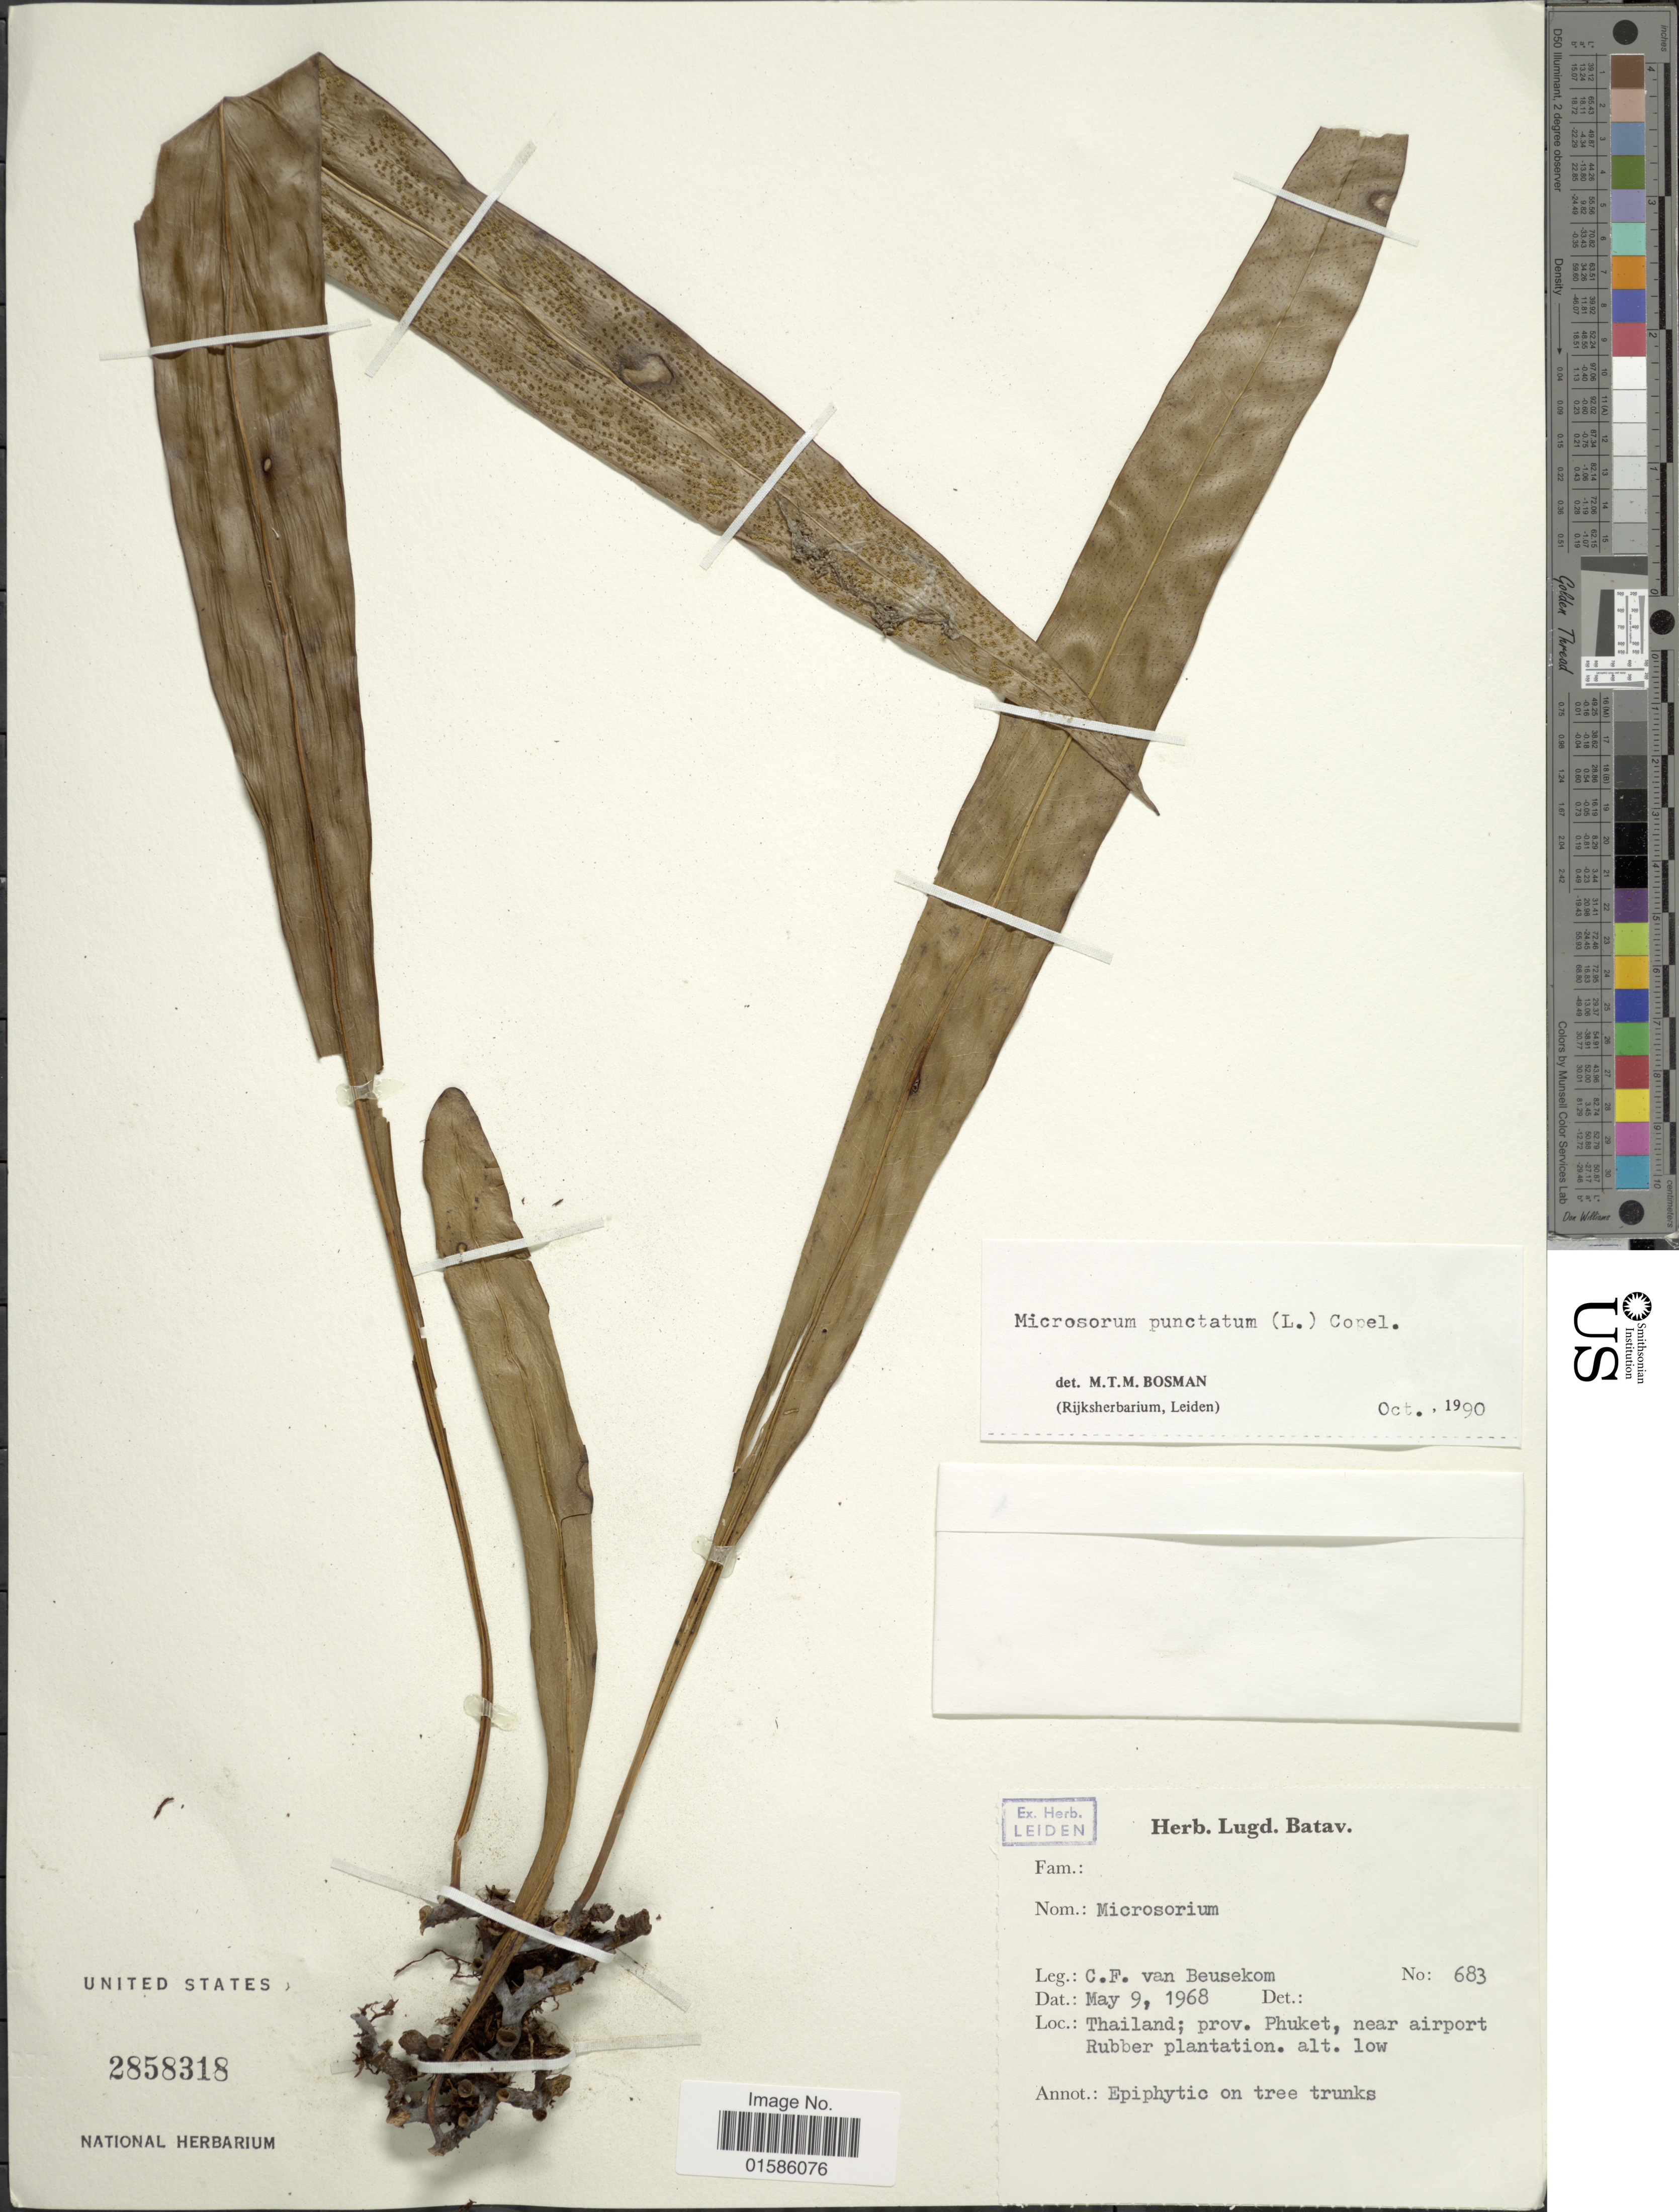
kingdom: Plantae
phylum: Tracheophyta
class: Polypodiopsida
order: Polypodiales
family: Polypodiaceae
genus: Microsorum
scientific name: Microsorum punctatum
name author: (L.) Copel.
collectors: C. F. Beusekom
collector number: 683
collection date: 1968-05-09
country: Thailand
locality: Prov. Phuket, near airport Rubber Plantation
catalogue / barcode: US 2858318